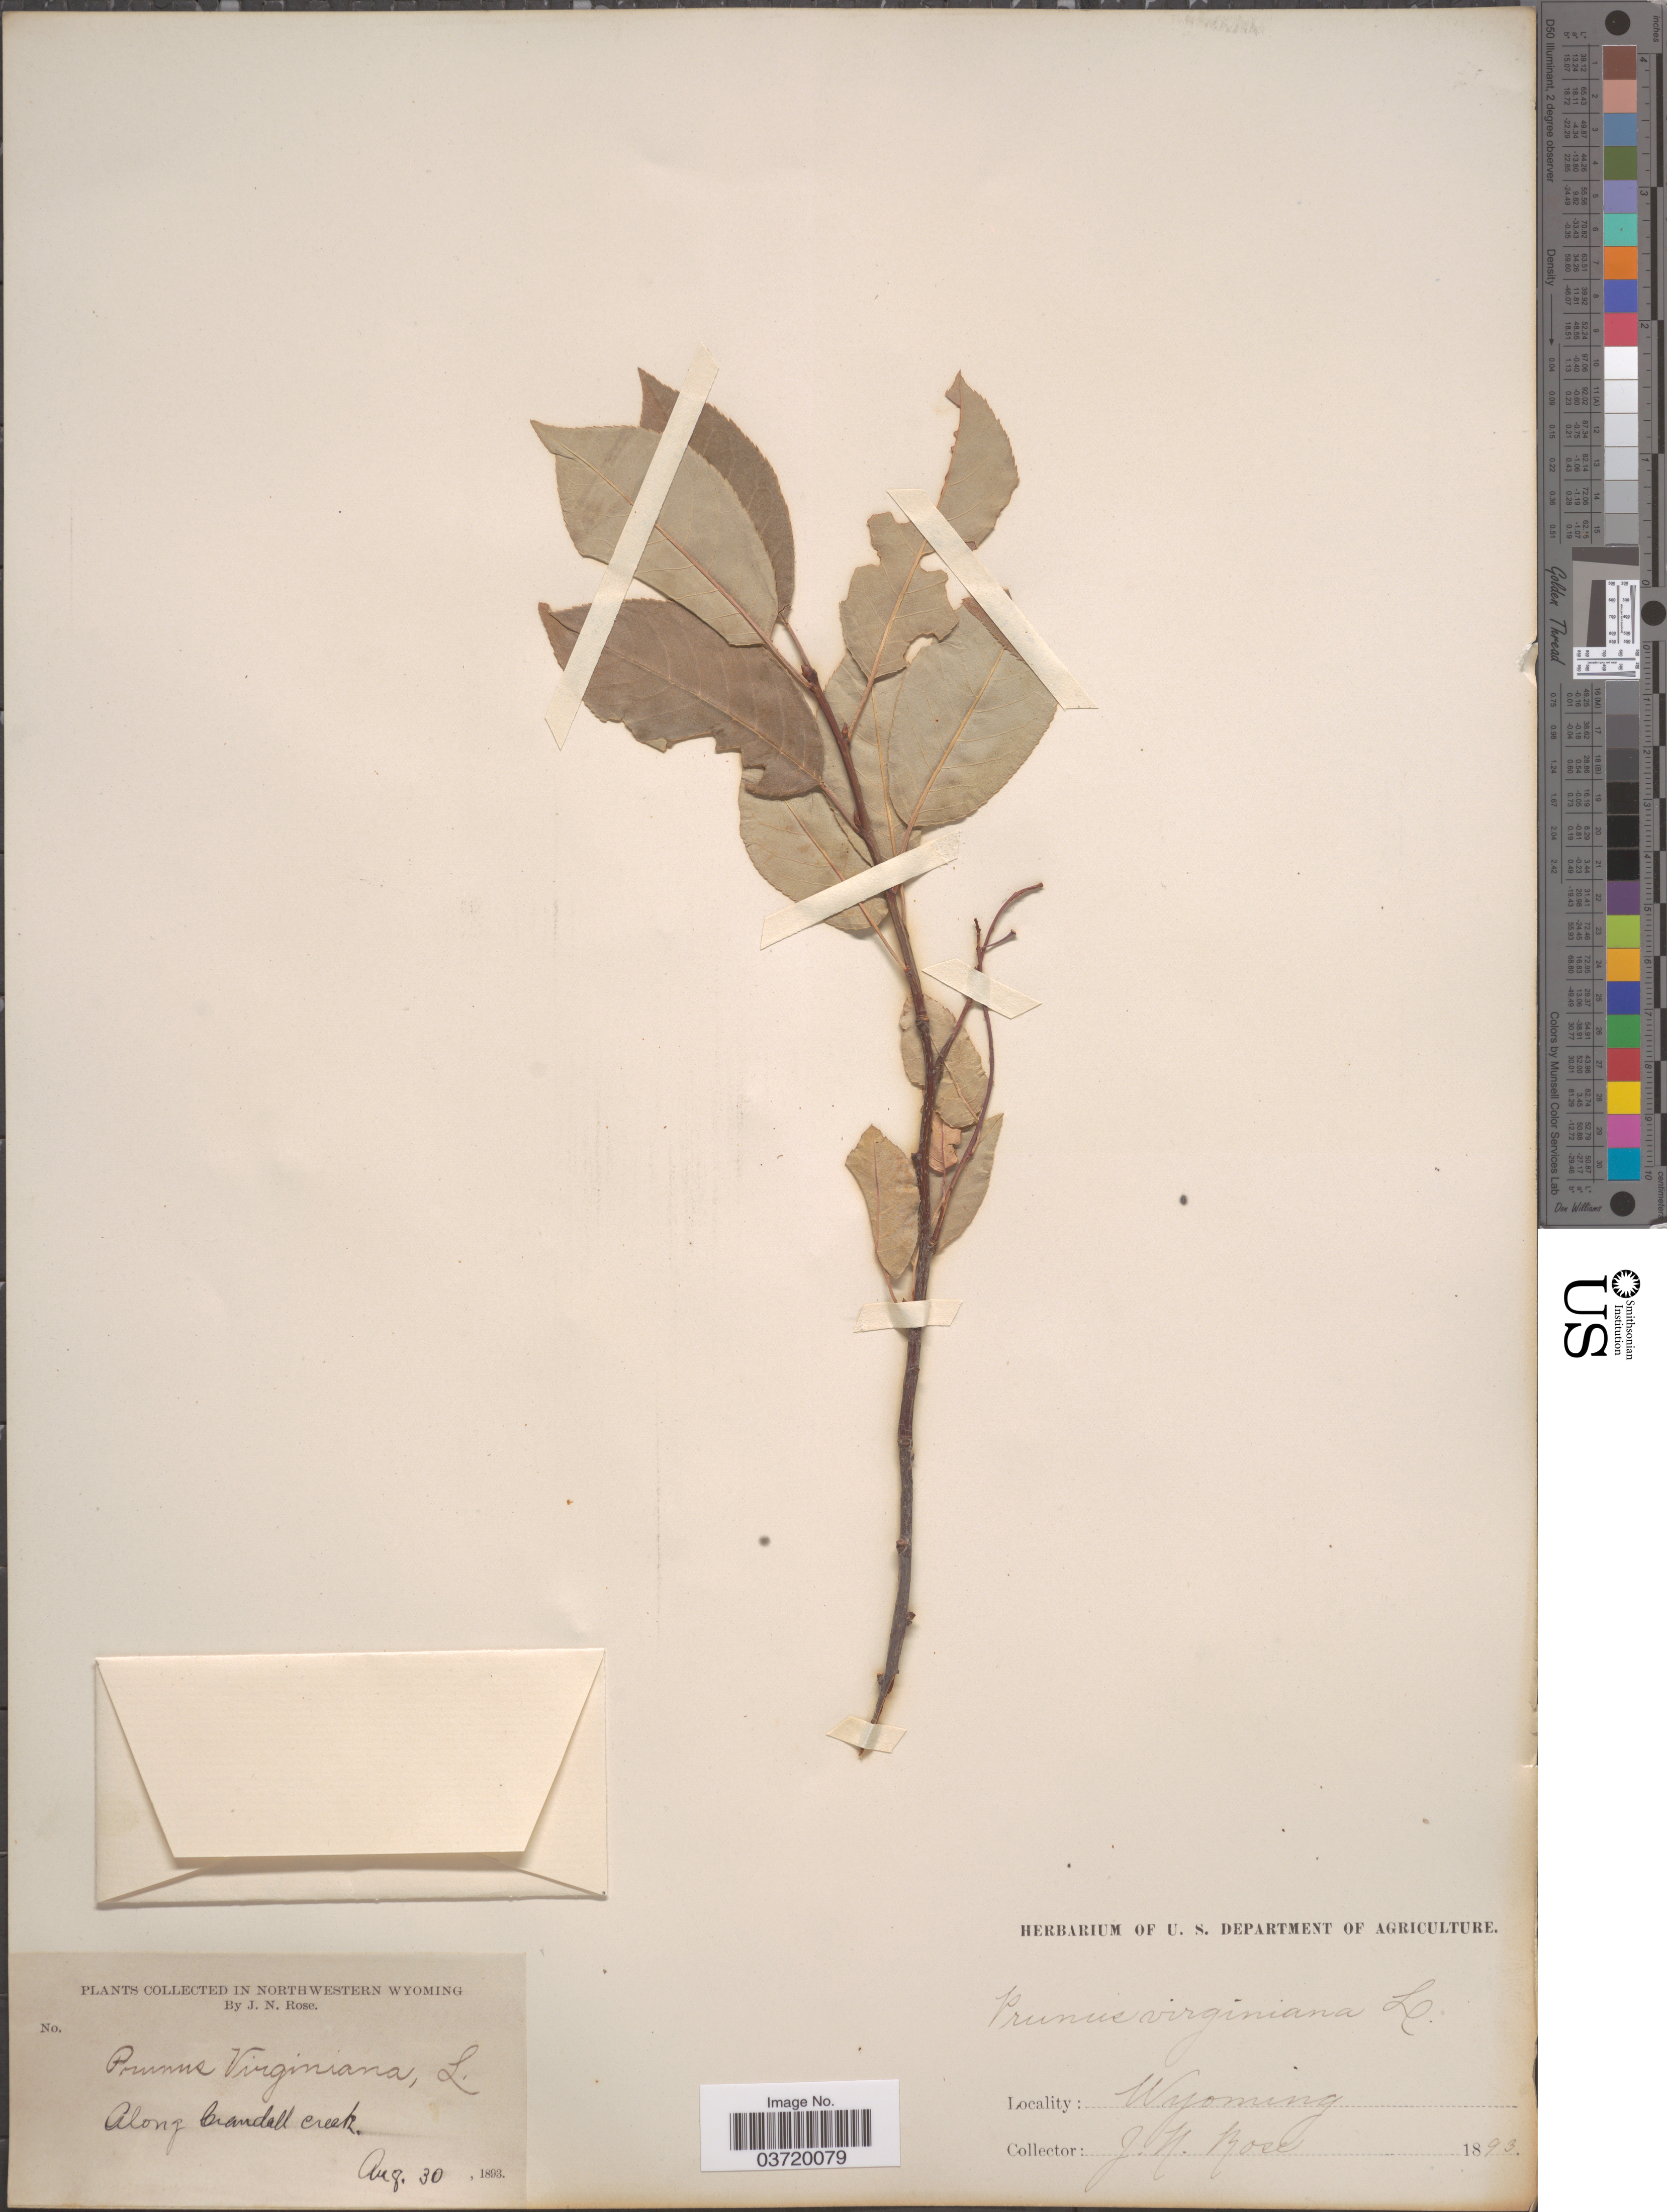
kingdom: Plantae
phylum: Tracheophyta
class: Magnoliopsida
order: Rosales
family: Rosaceae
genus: Prunus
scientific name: Prunus virginiana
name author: L.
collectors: J. N. Rose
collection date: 1893-08-30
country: United States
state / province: Wyoming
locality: Northwestern Wyoming. Along Crandall creek.